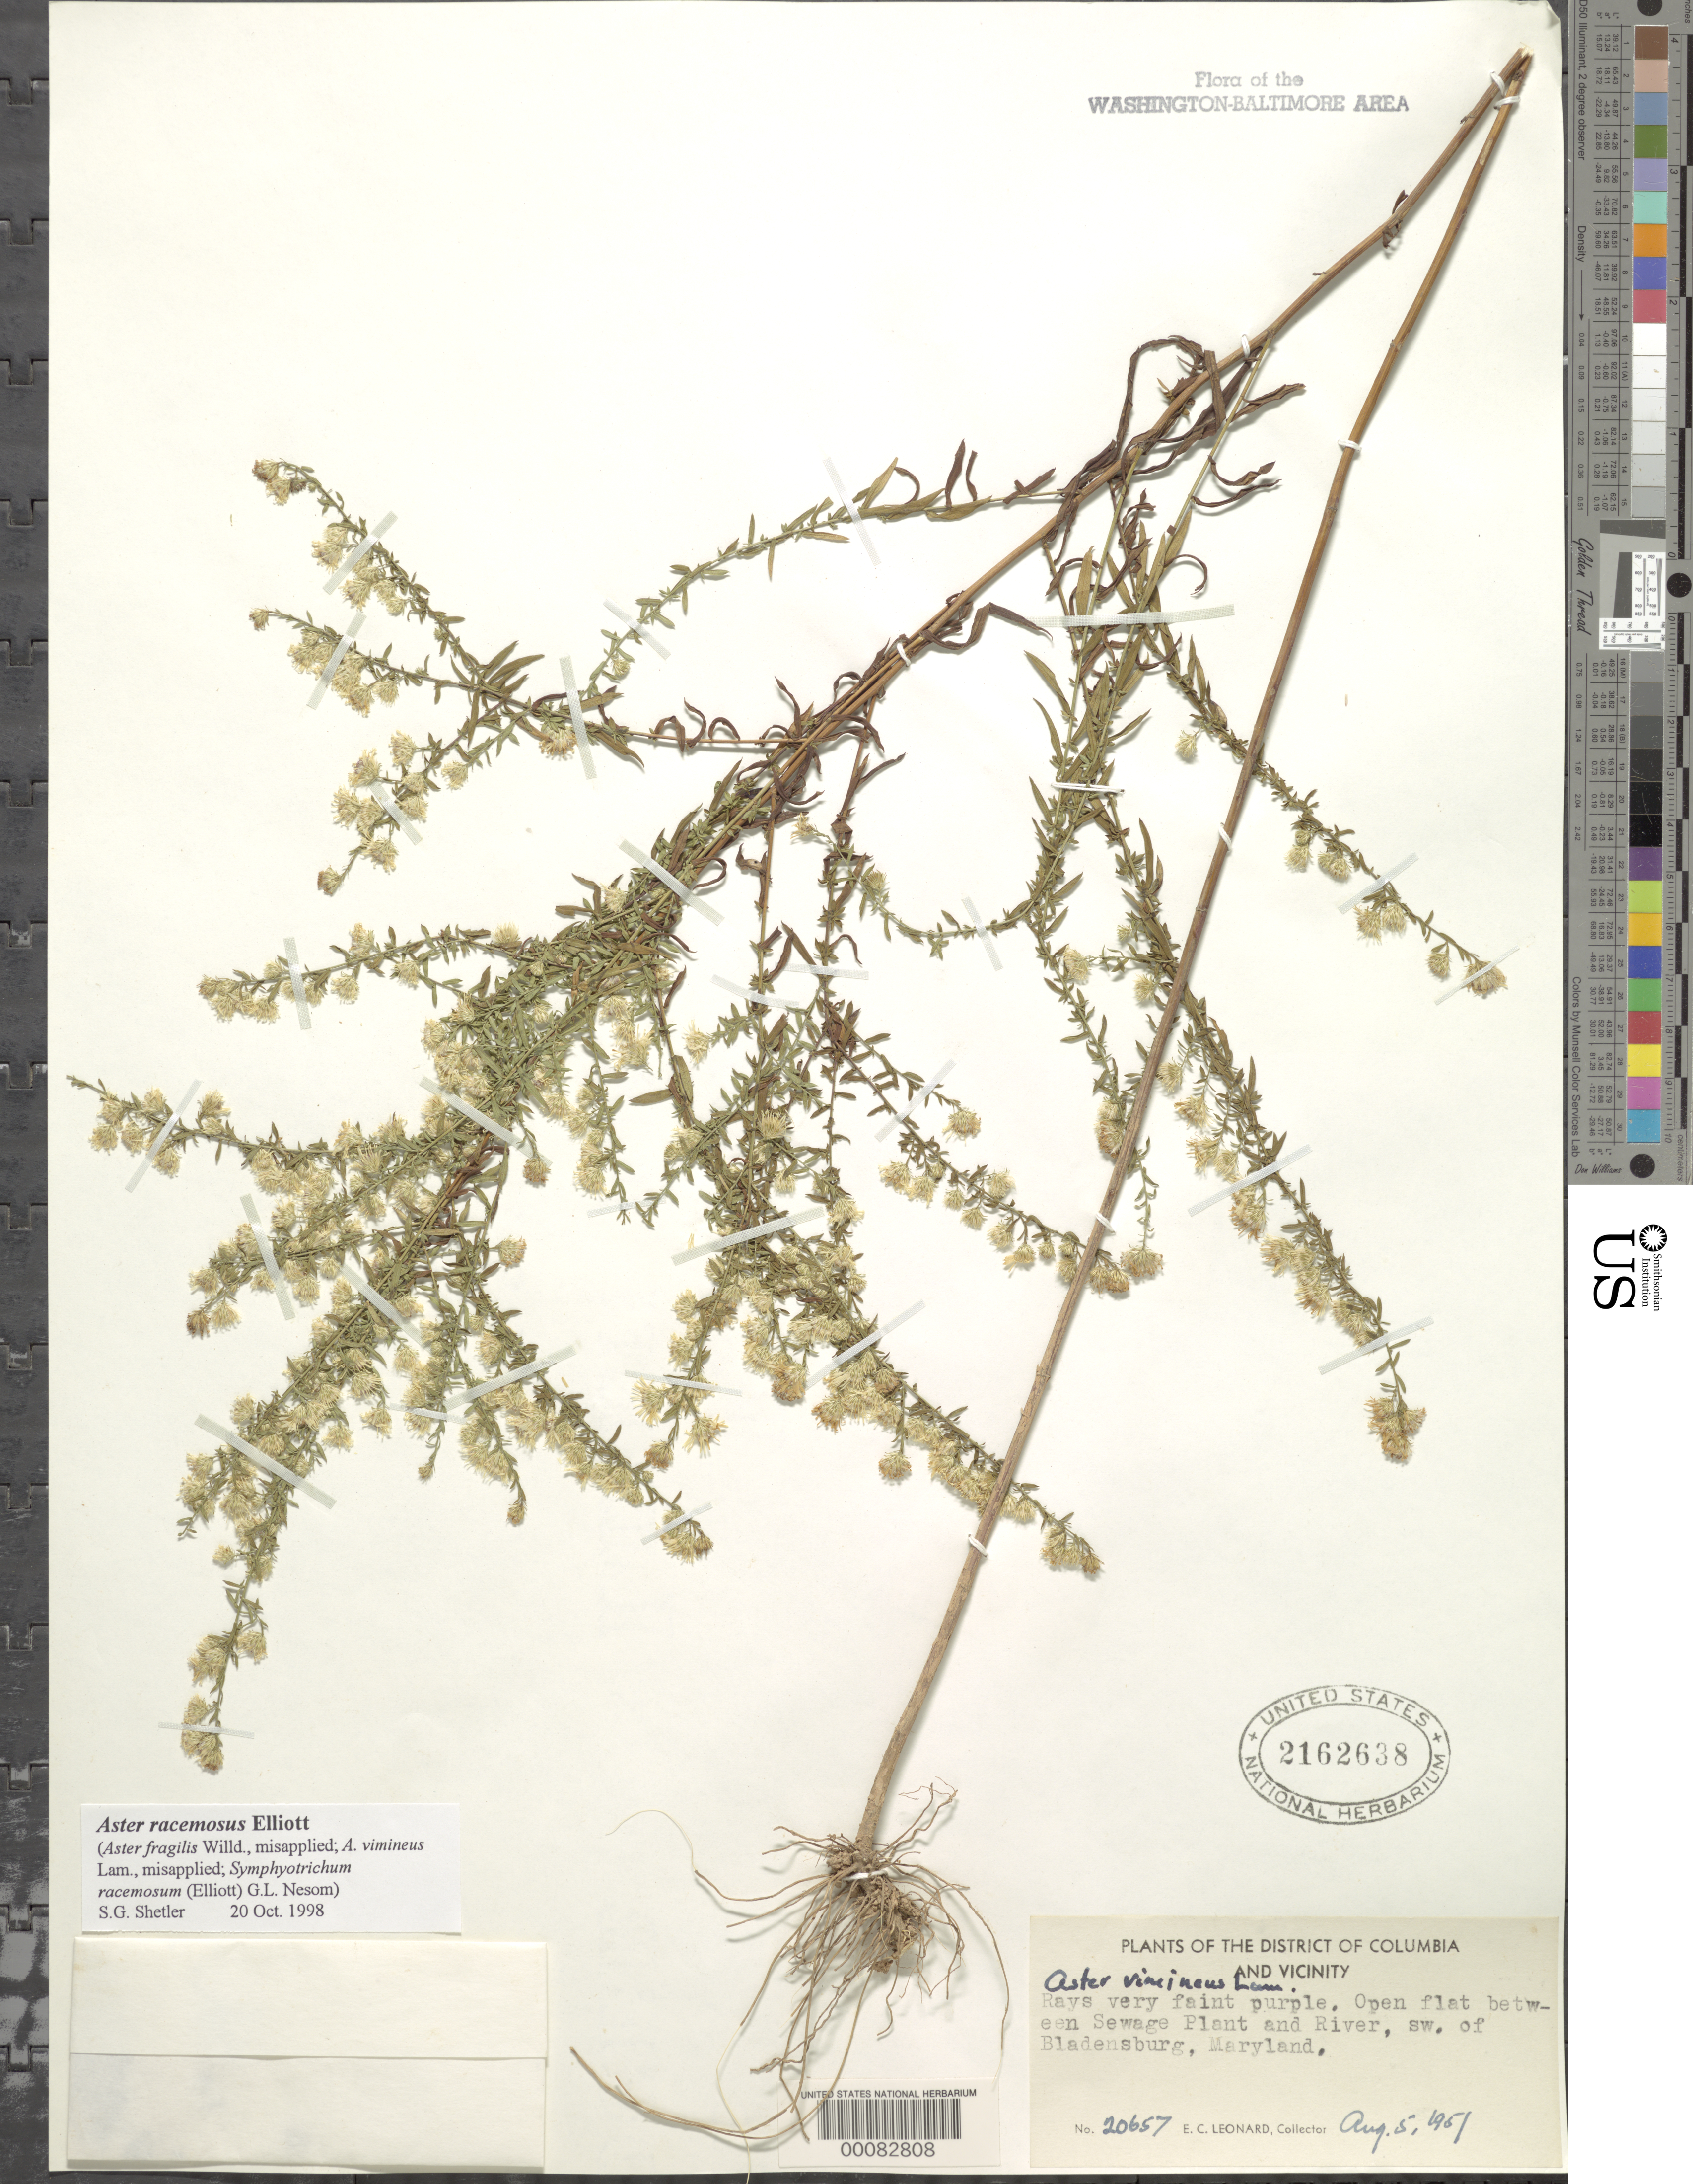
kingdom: Plantae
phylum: Tracheophyta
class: Magnoliopsida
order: Asterales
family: Asteraceae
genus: Symphyotrichum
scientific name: Symphyotrichum racemosum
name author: (Elliott) G.L. Nesom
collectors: E. C. Leonard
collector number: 20657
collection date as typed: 05 Aug 1951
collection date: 1951-08-05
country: United States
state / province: Maryland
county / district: Prince George's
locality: between Sewage Plant and River SW of Bladensburg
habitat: Open flat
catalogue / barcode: US 2162638